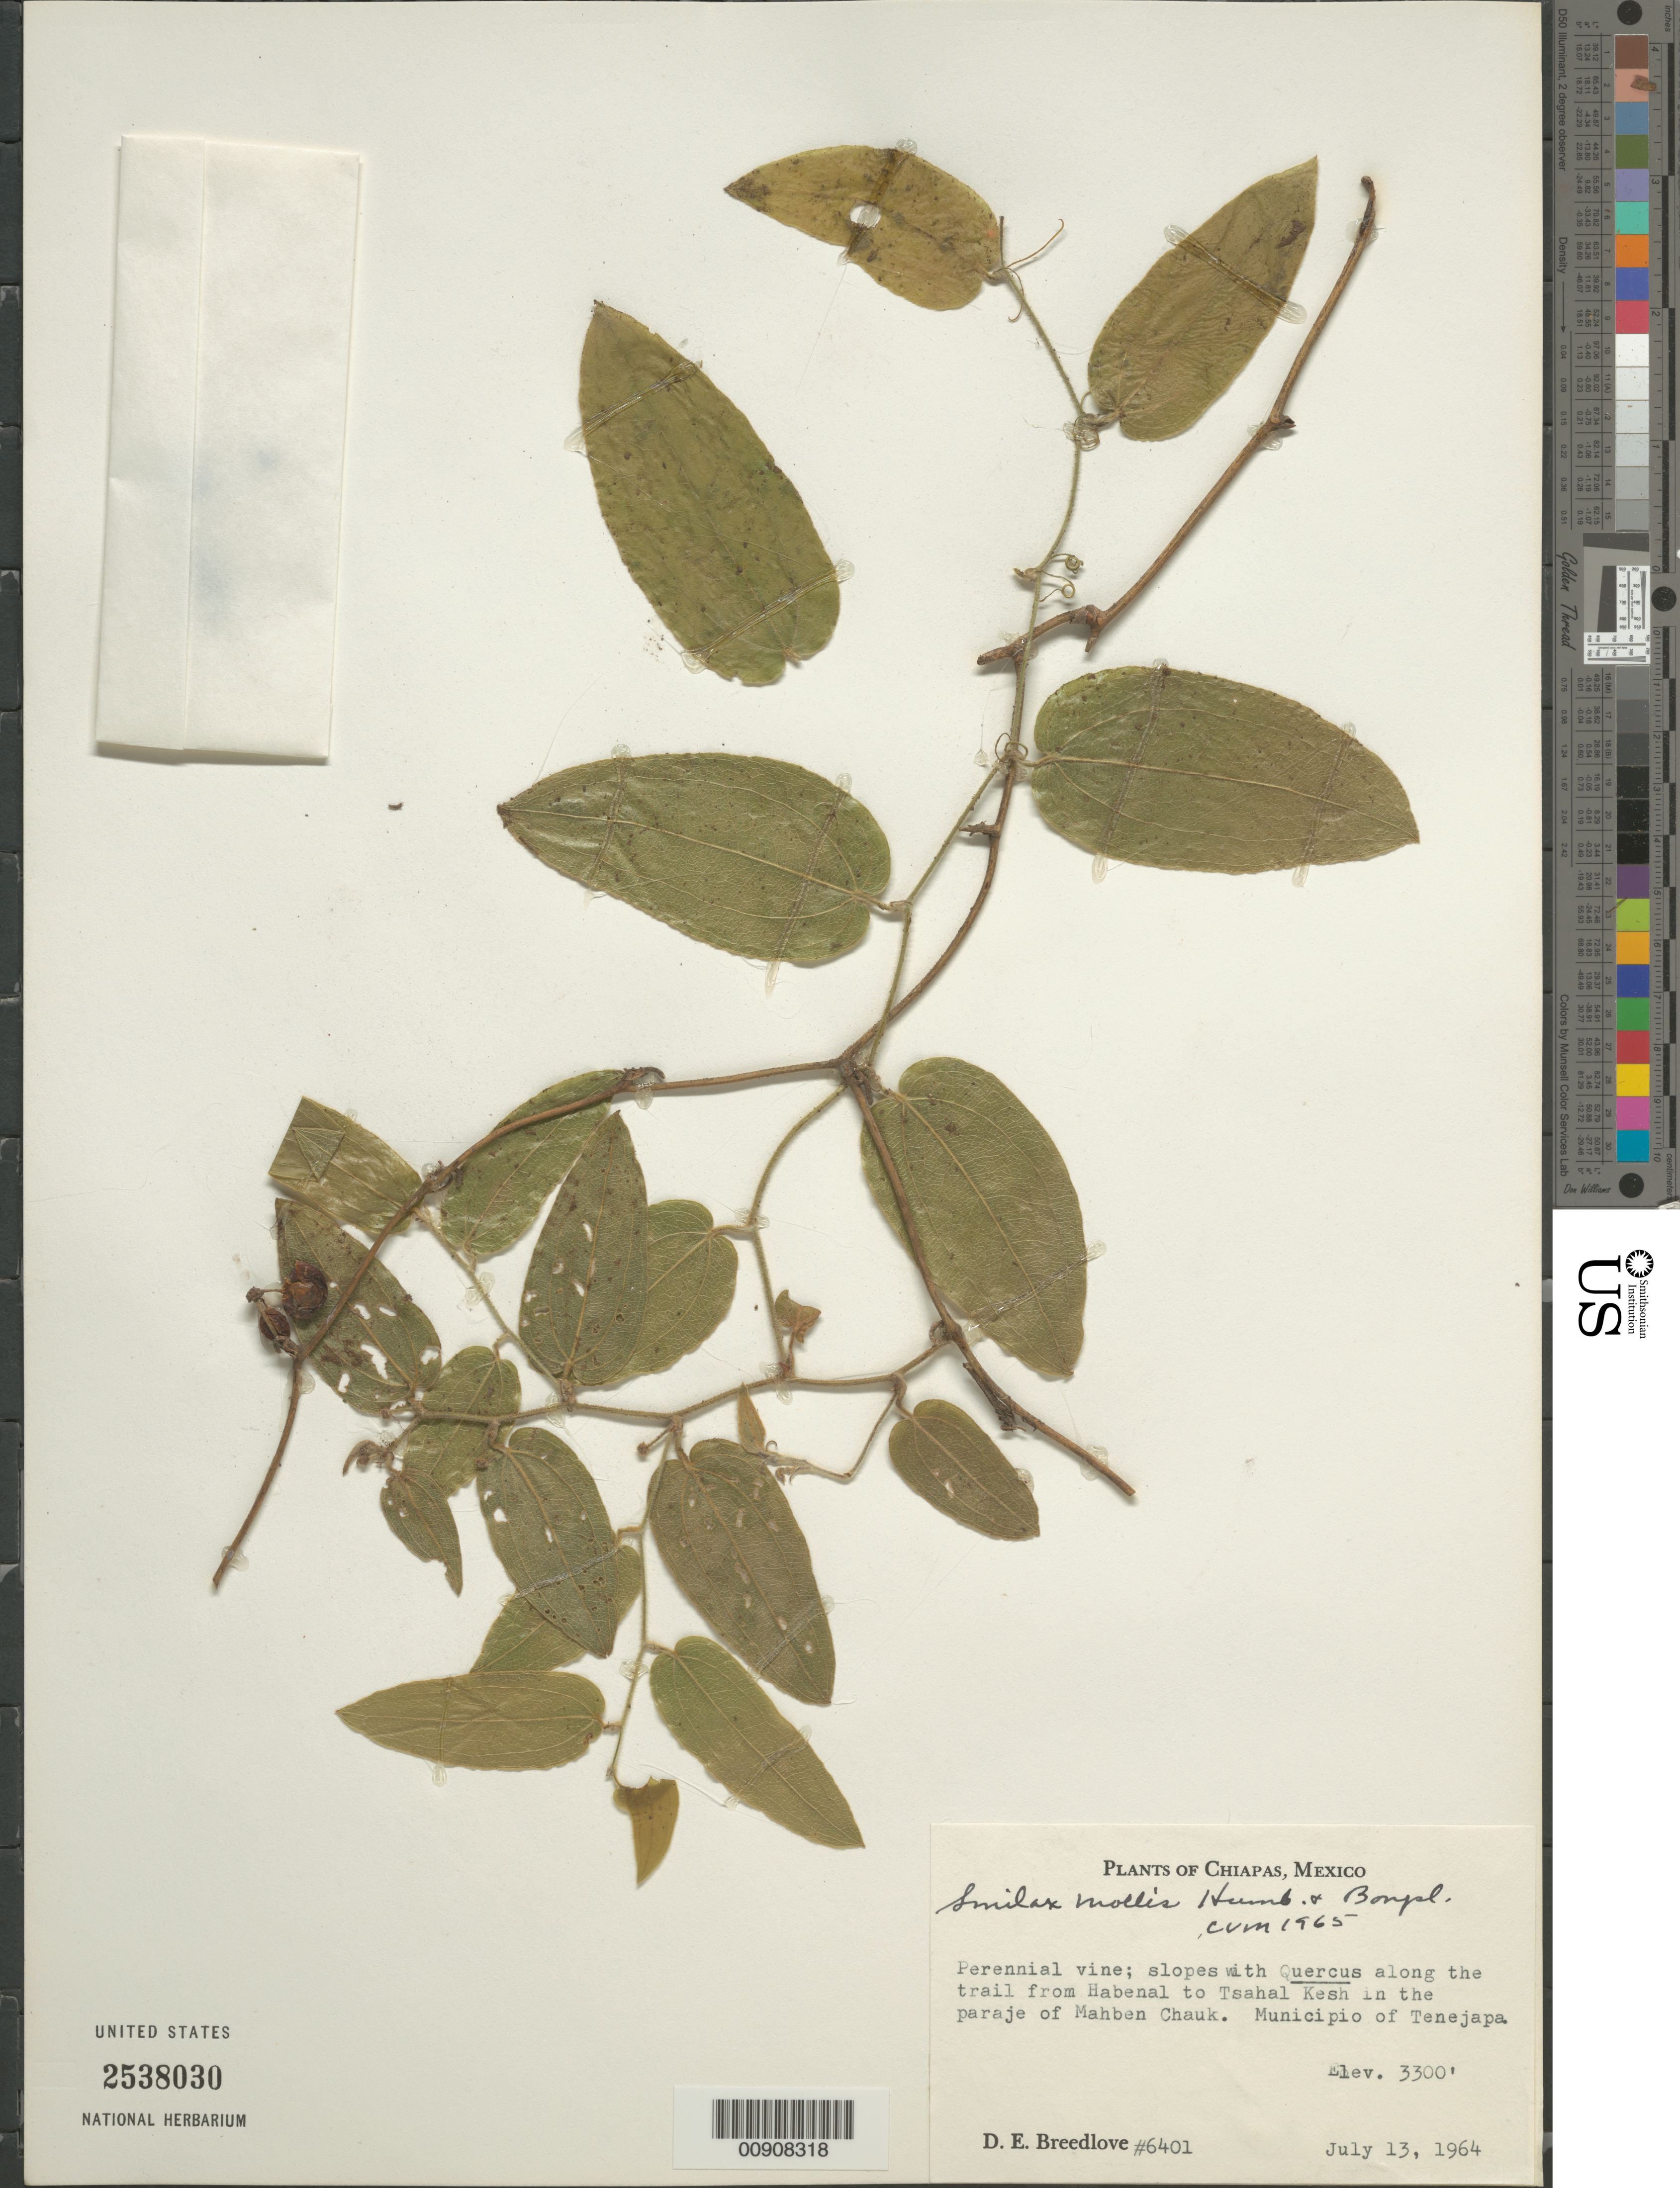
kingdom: Plantae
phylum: Tracheophyta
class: Liliopsida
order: Liliales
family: Smilacaceae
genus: Smilax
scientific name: Smilax mollis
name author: Humb. & Bonpl. ex Willd.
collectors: D. E. Breedlove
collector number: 6401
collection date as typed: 13 Jul 1964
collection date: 1964-07-13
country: Mexico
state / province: Chiapas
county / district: Tenejapa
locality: Along the trail from Habenal to Tsahal Kesh in the paraje of Mahben Chauk. Municipio of Tenejapa, Chiapas.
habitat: Slopes with Quercus along trail.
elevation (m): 1006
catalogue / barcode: US 2538030